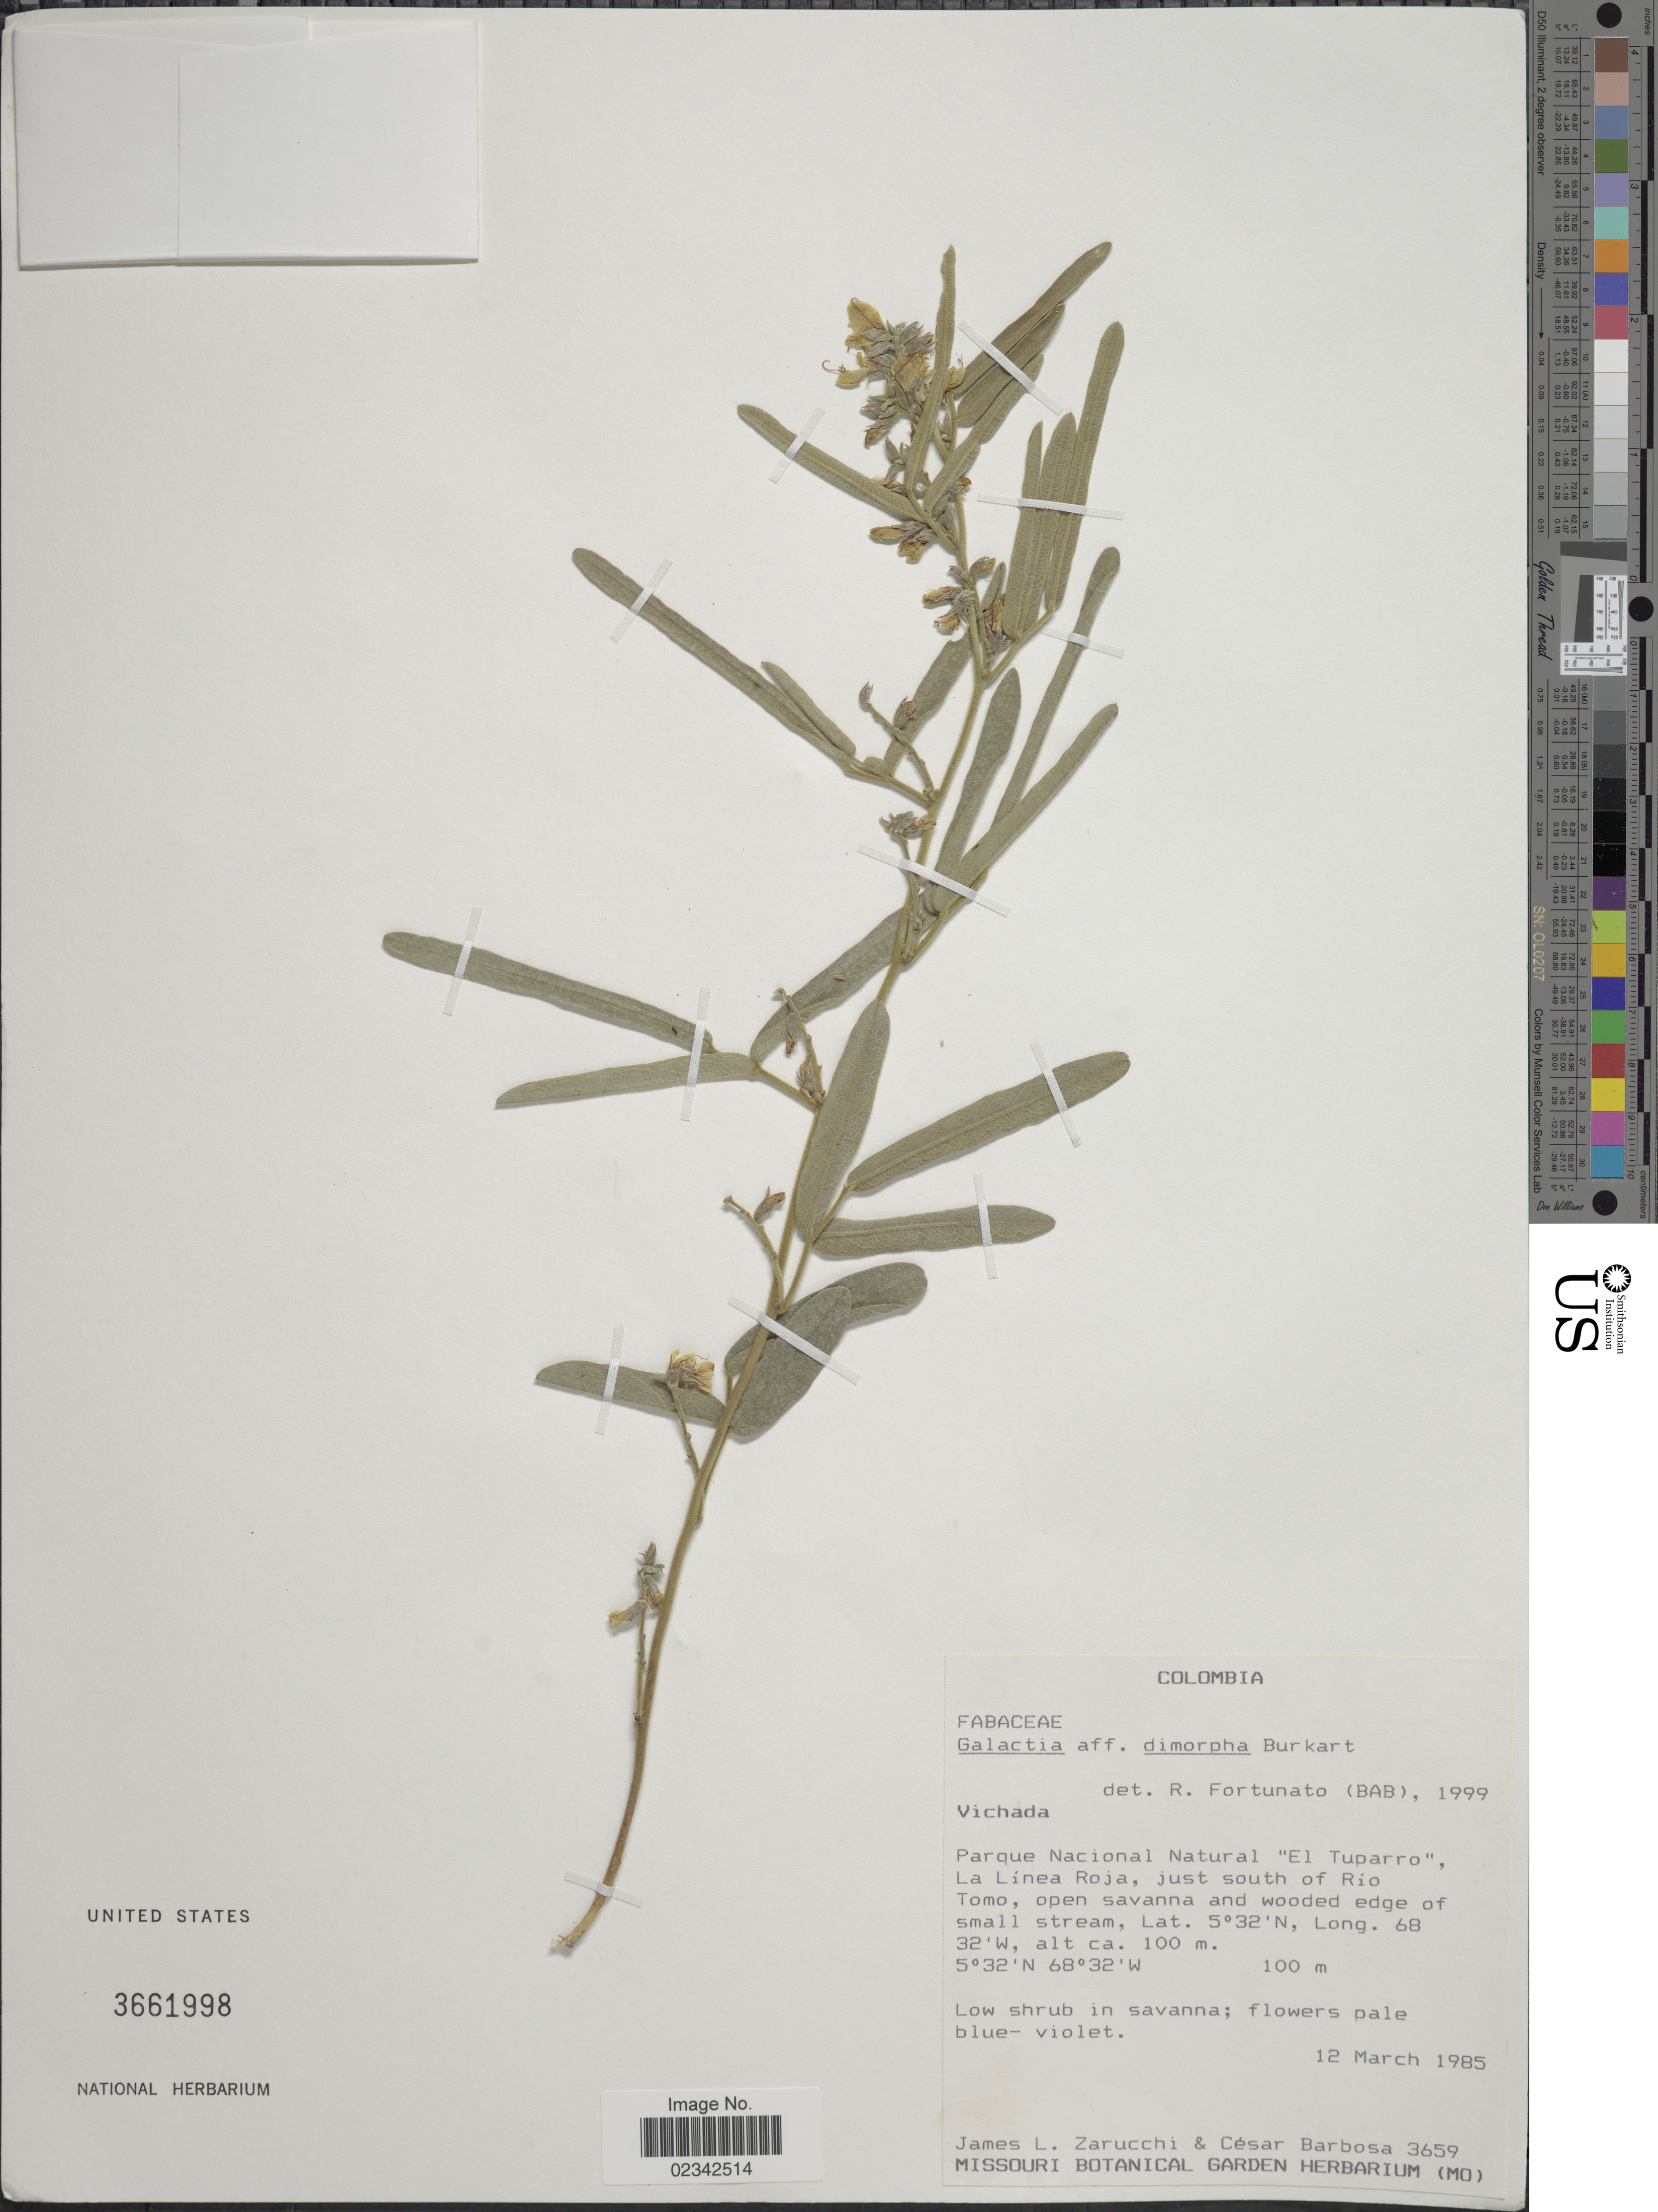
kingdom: Plantae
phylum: Tracheophyta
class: Magnoliopsida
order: Fabales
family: Fabaceae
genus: Galactia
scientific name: Galactia sp.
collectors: J. L. Zarucchi & C. E. Barbosa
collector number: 3659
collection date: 1985-03-12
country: Colombia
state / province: Vichada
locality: Parque Nacional Natural "El Tuparro", La Linea Roja, just south of Rio Tomo, open savanna and wooded edge of small stream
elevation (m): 100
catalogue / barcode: US 3661998